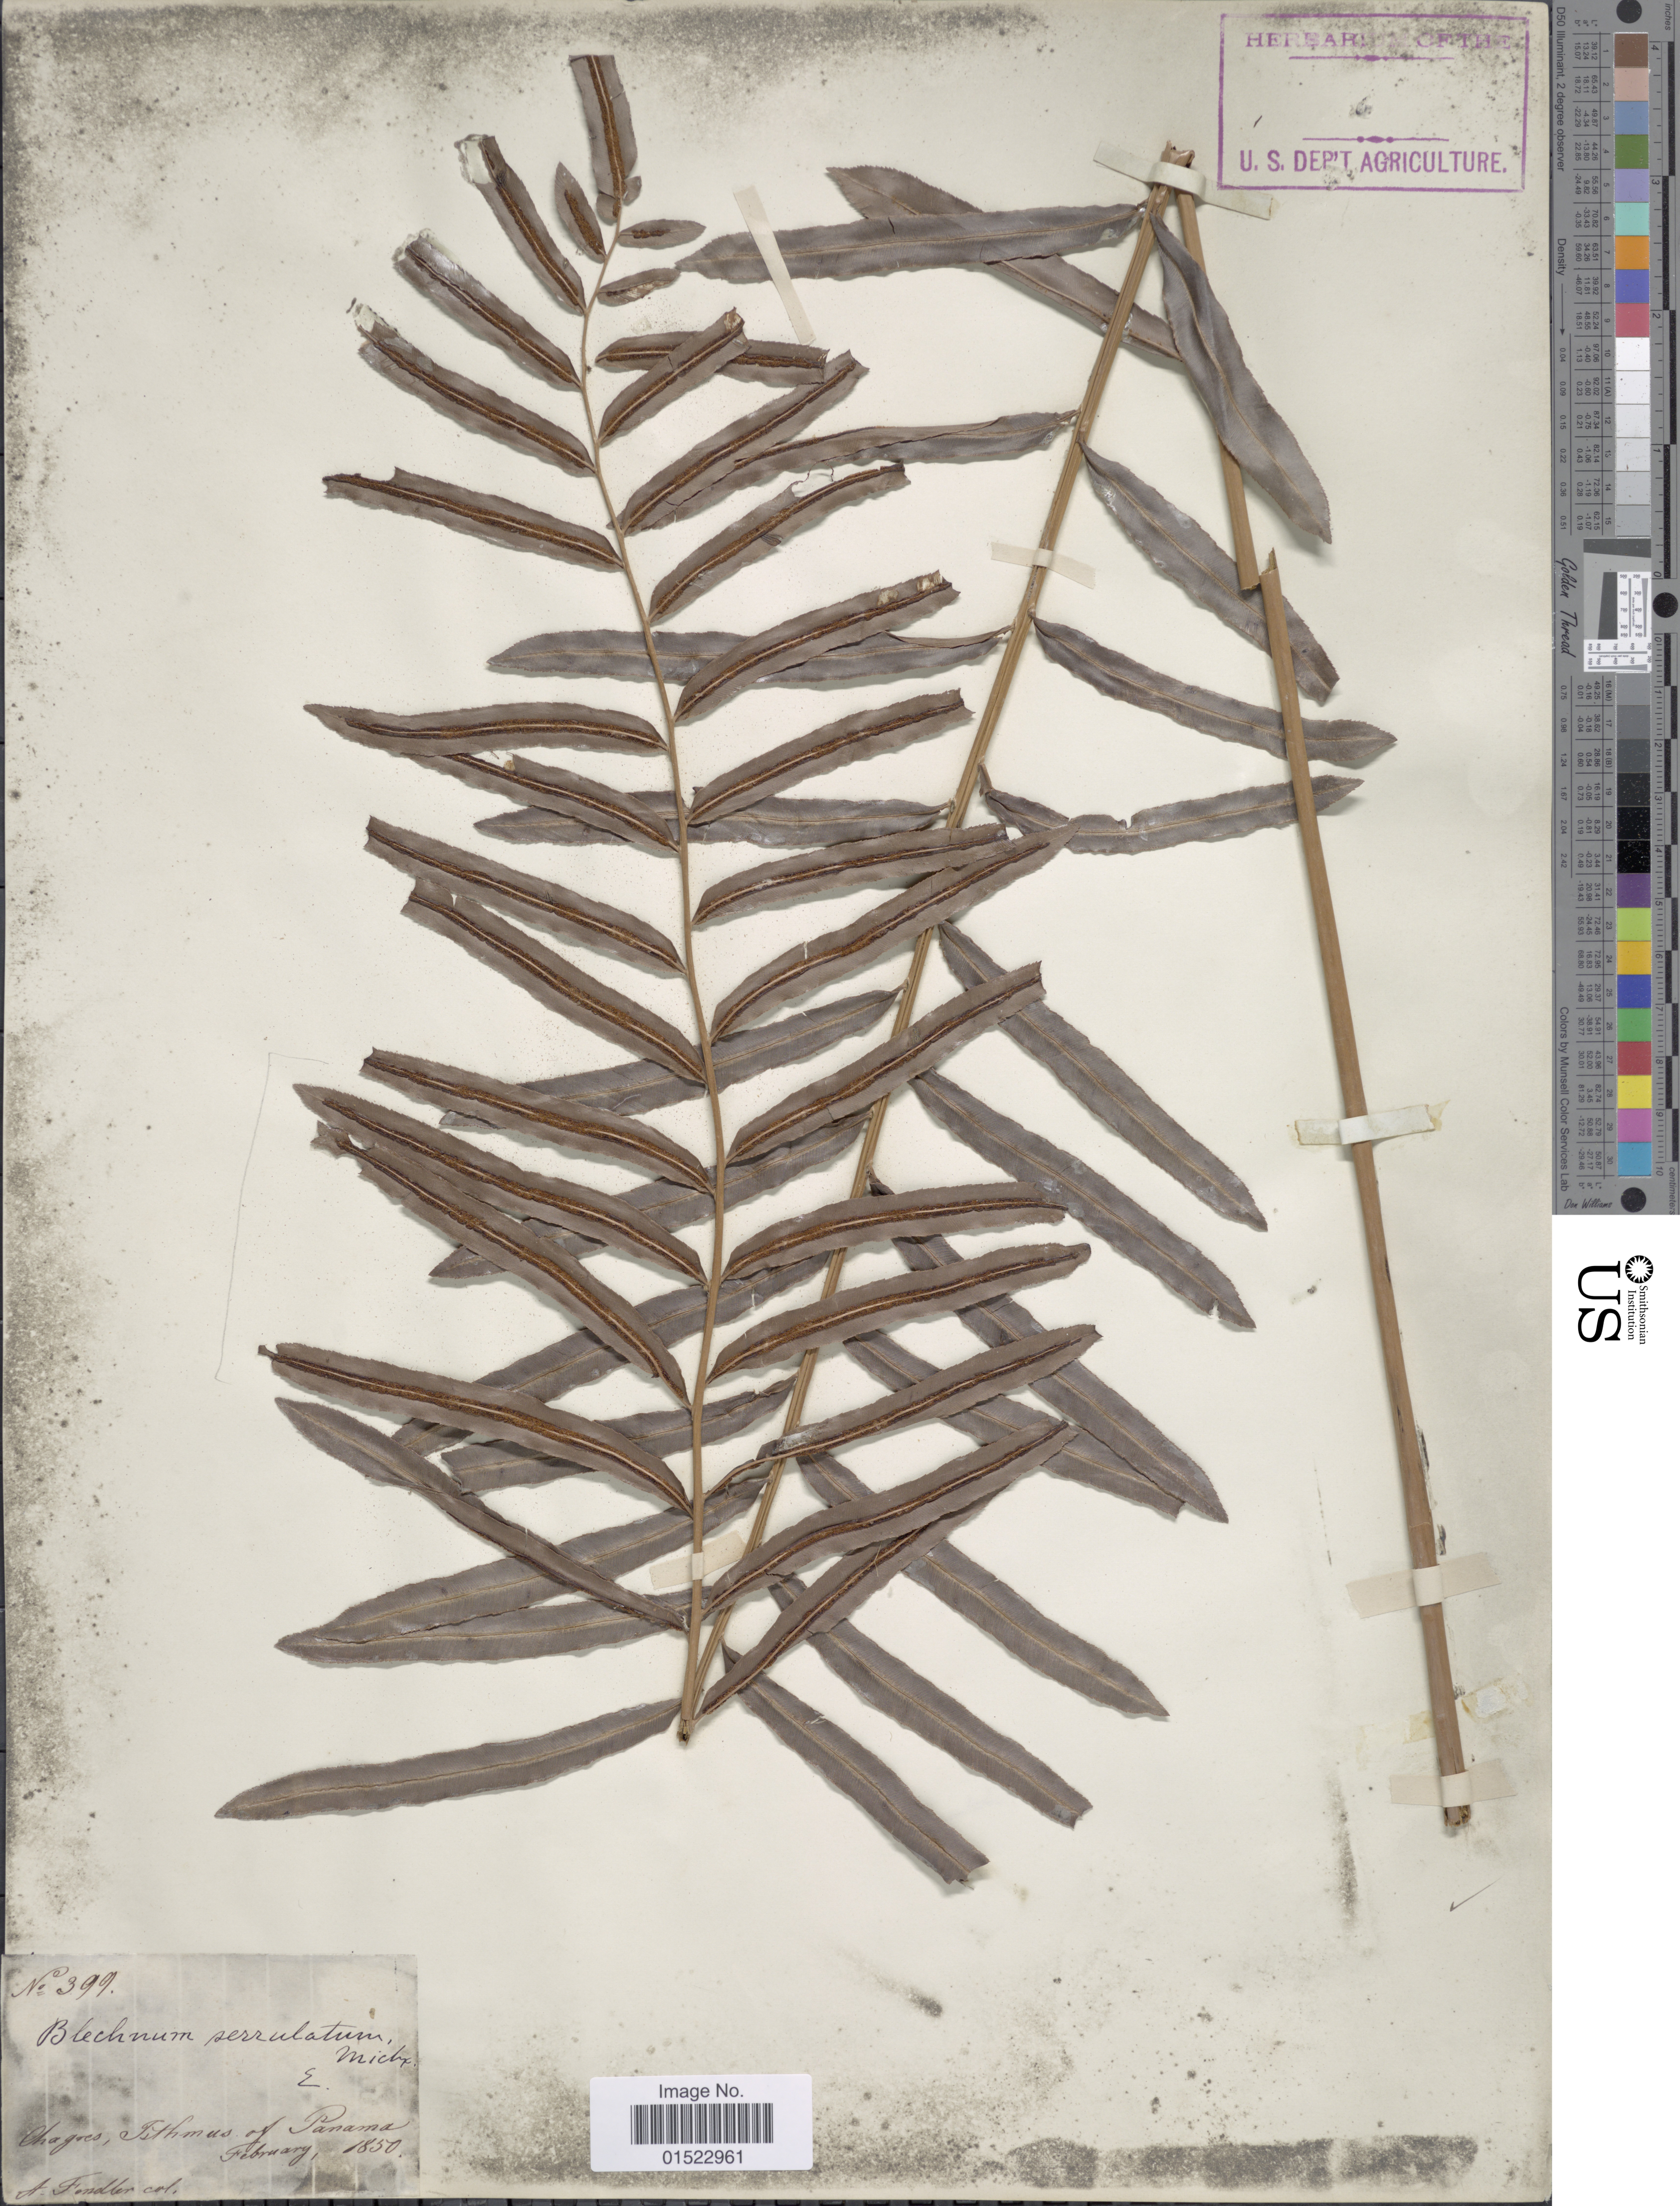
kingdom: Plantae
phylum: Tracheophyta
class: Polypodiopsida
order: Polypodiales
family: Blechnaceae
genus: Telmatoblechnum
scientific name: Telmatoblechnum serrulatum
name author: (Rich.) Perrie et al.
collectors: A. Fendler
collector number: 399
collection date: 1850-02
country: Panama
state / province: Panamá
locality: Chagas, Isthmus of Panama